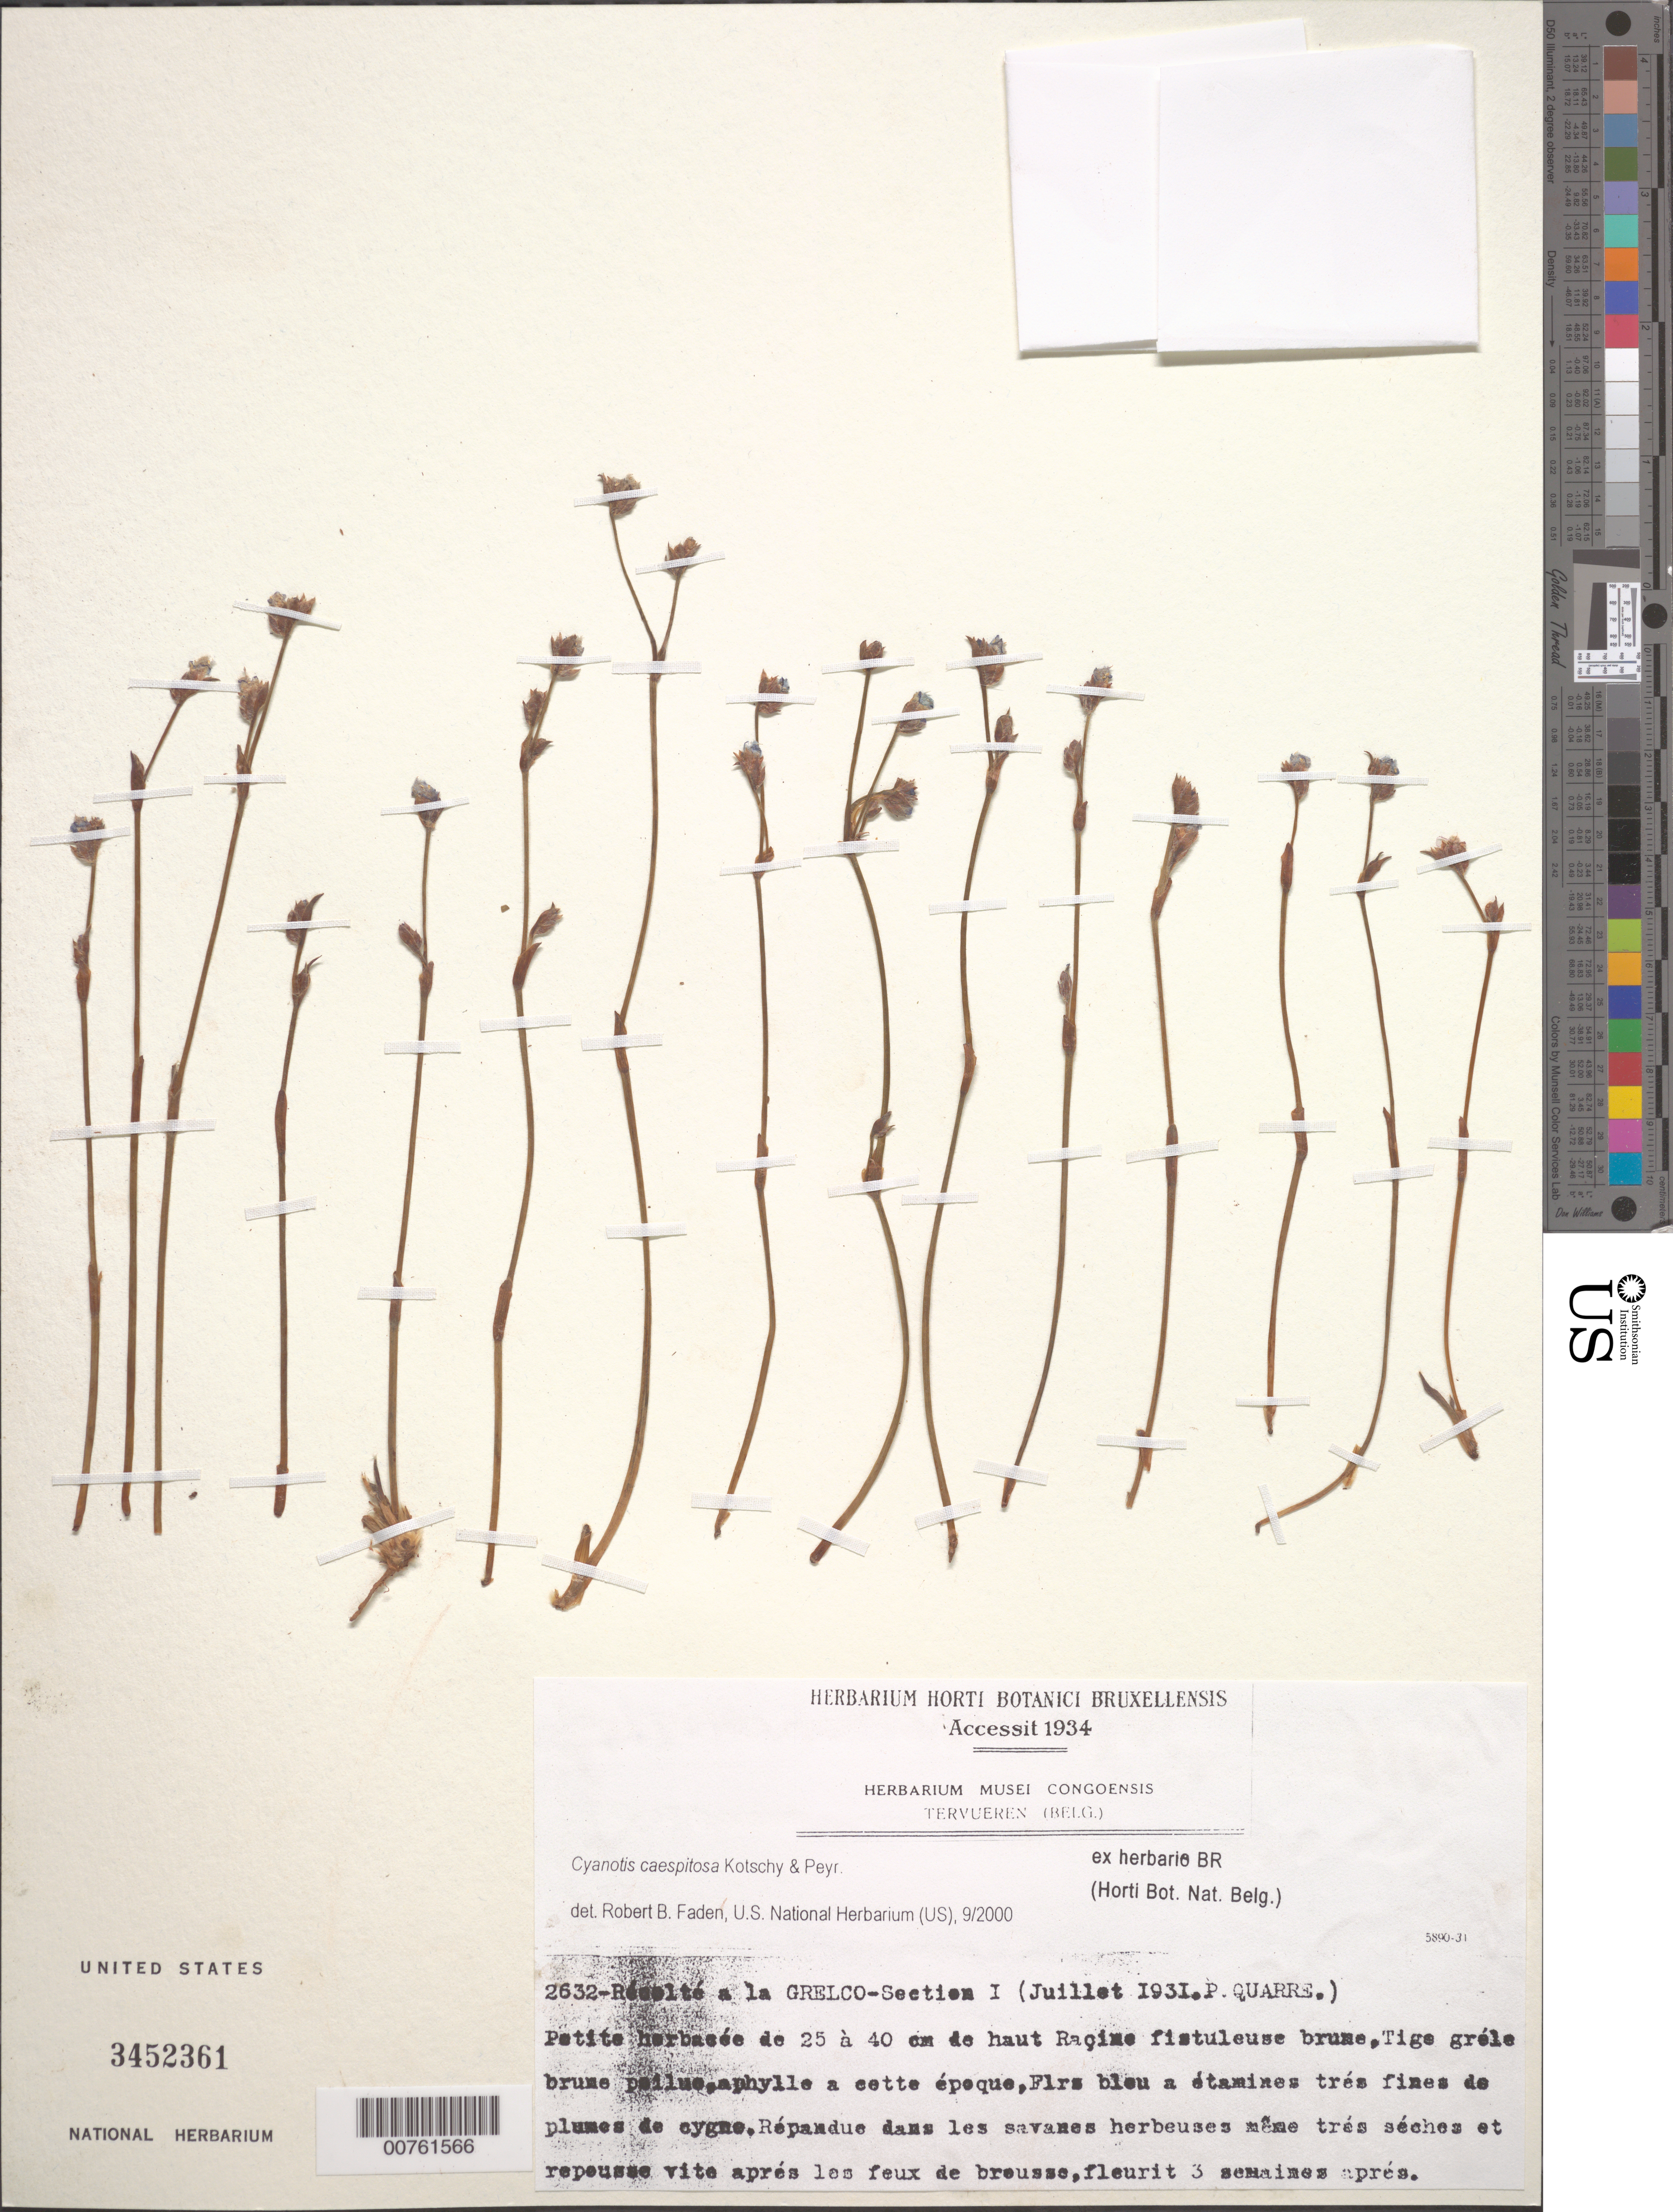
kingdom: Plantae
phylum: Tracheophyta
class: Liliopsida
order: Commelinales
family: Commelinaceae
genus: Cyanotis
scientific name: Cyanotis caespitosa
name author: Kotschy & Peyr.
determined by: Faden, Robert B., (US), Smithsonian Institution - National Museum of Natural History (UNITED STATES)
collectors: P. Quarre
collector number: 2632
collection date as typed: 00 Jul 1931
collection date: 1931-07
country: Congo, Democratic Republic of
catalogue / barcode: US 3452361